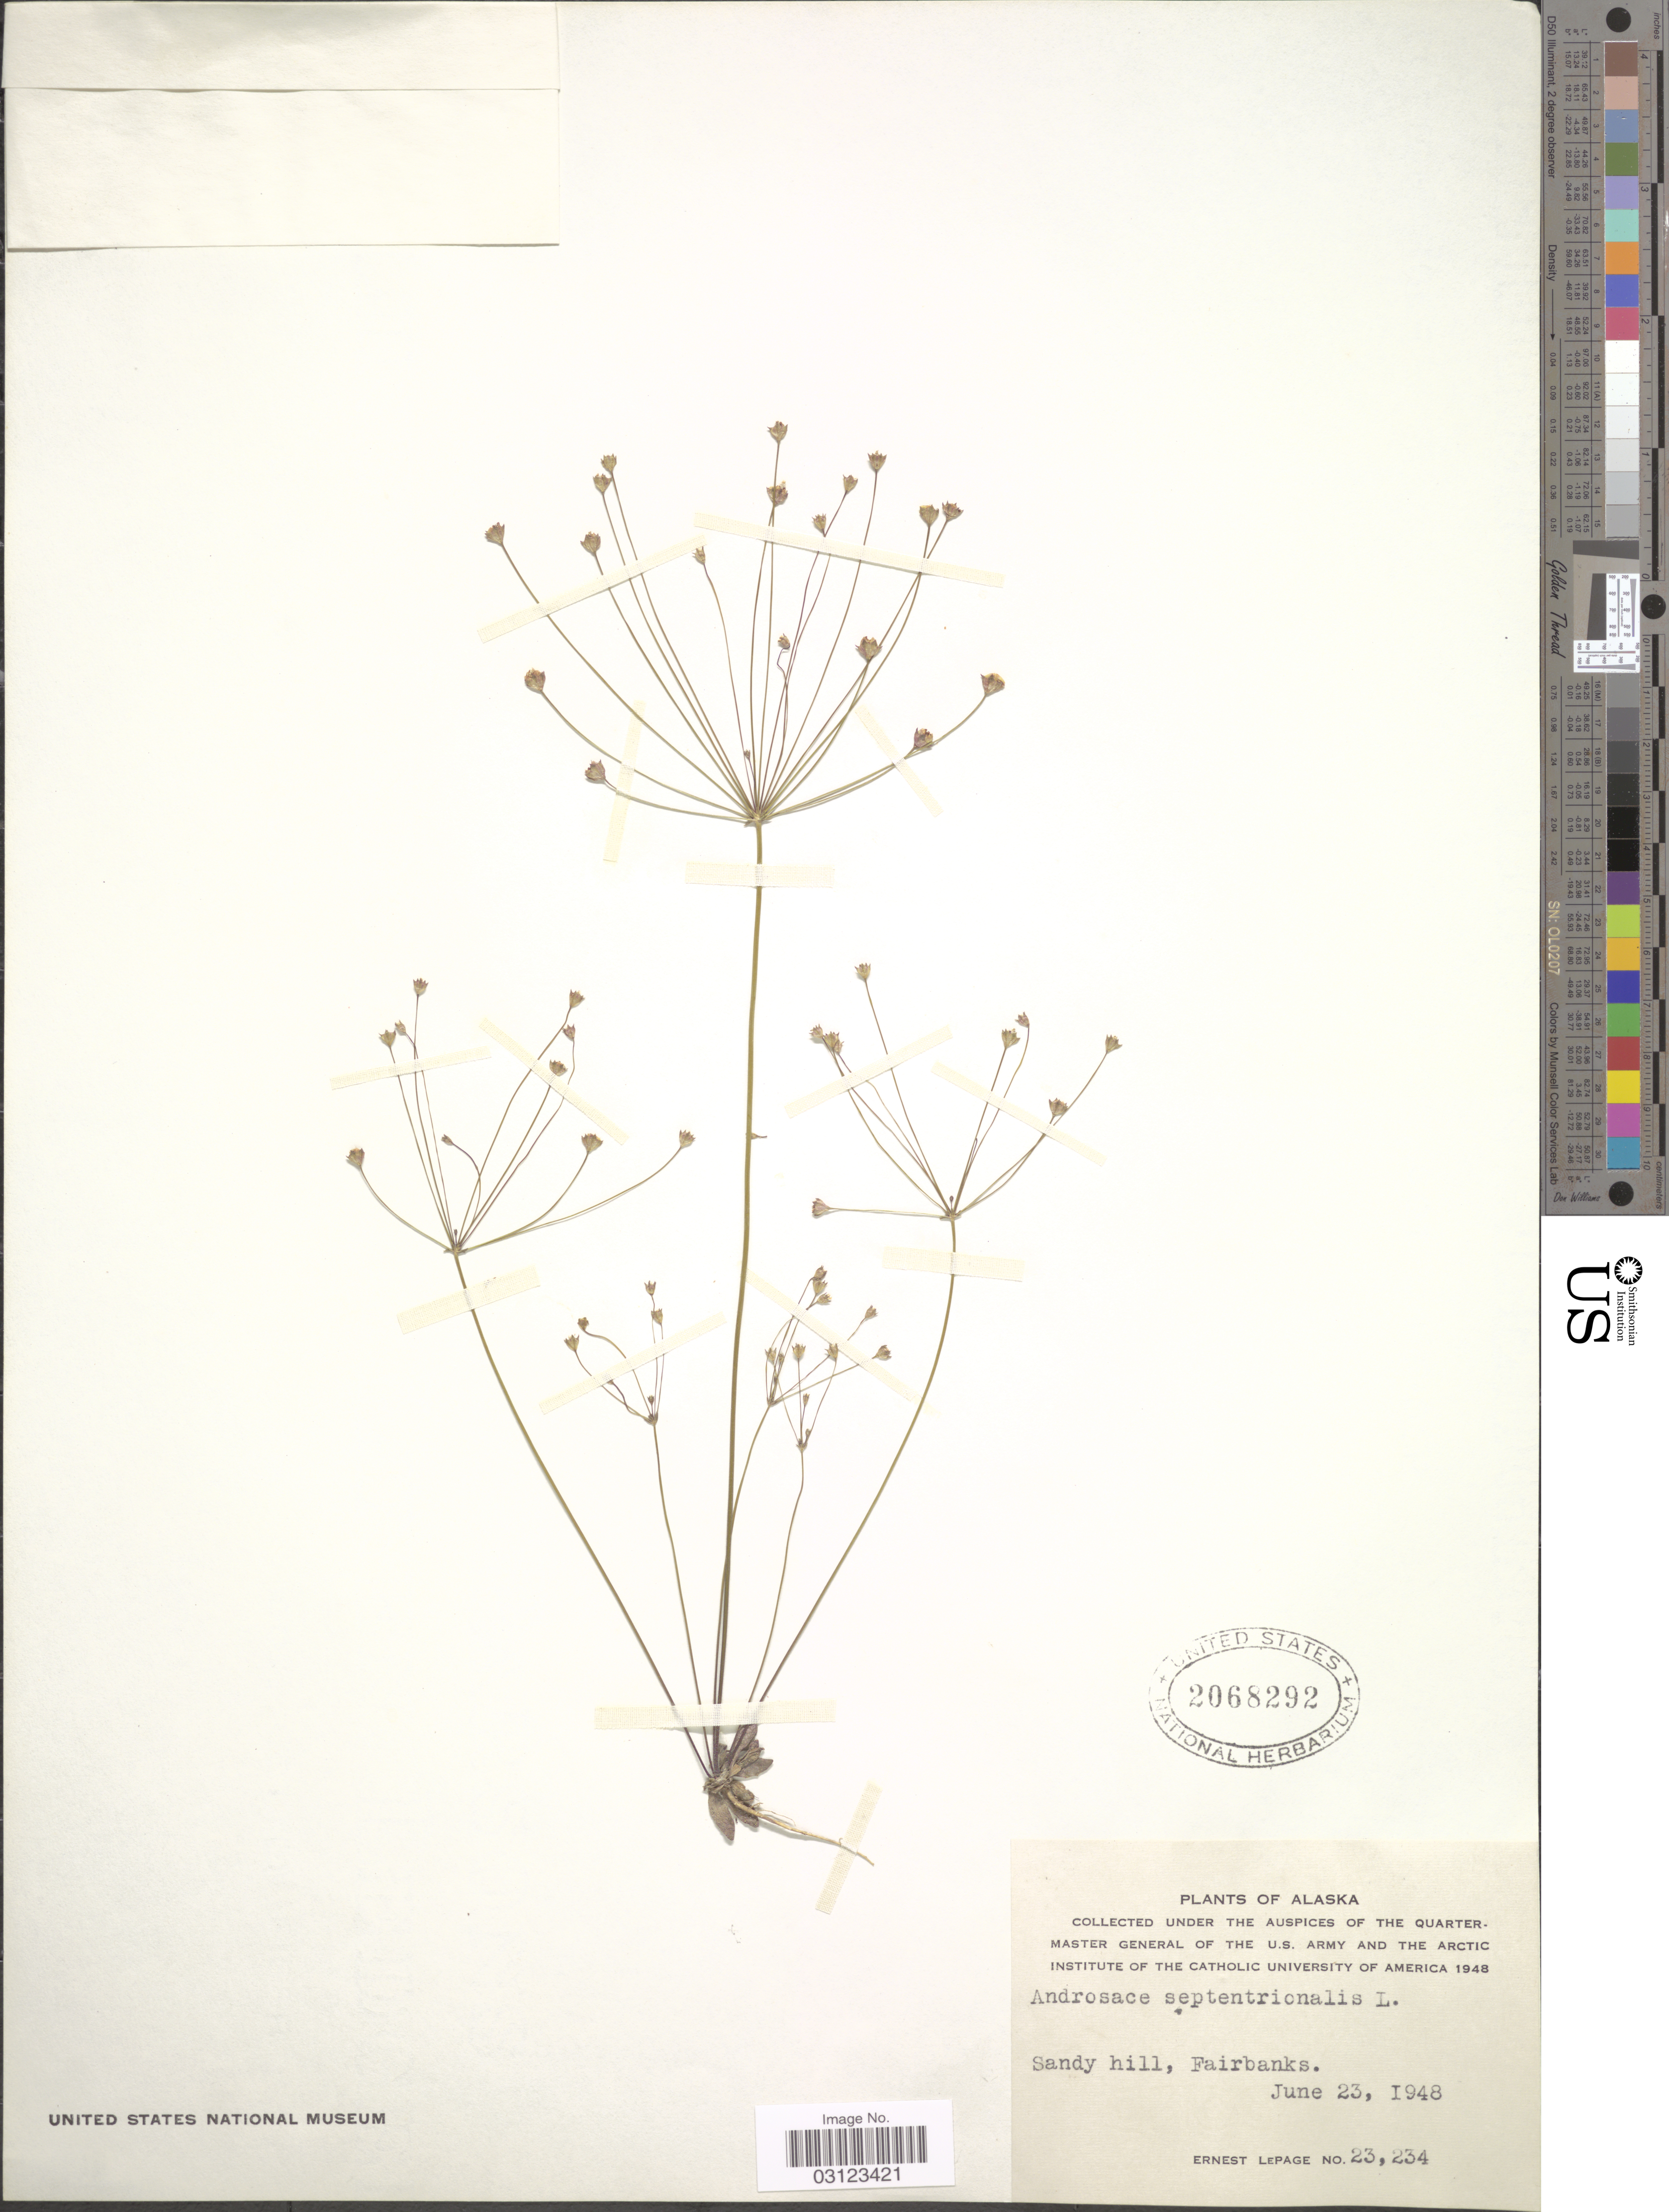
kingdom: Plantae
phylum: Tracheophyta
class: Magnoliopsida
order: Ericales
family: Primulaceae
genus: Androsace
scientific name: Androsace septentrionalis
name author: L.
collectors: E. Lepage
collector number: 23234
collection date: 1948-06-23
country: United States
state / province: Alaska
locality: Sandy hill, Fairbanks.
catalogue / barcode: US 2068292